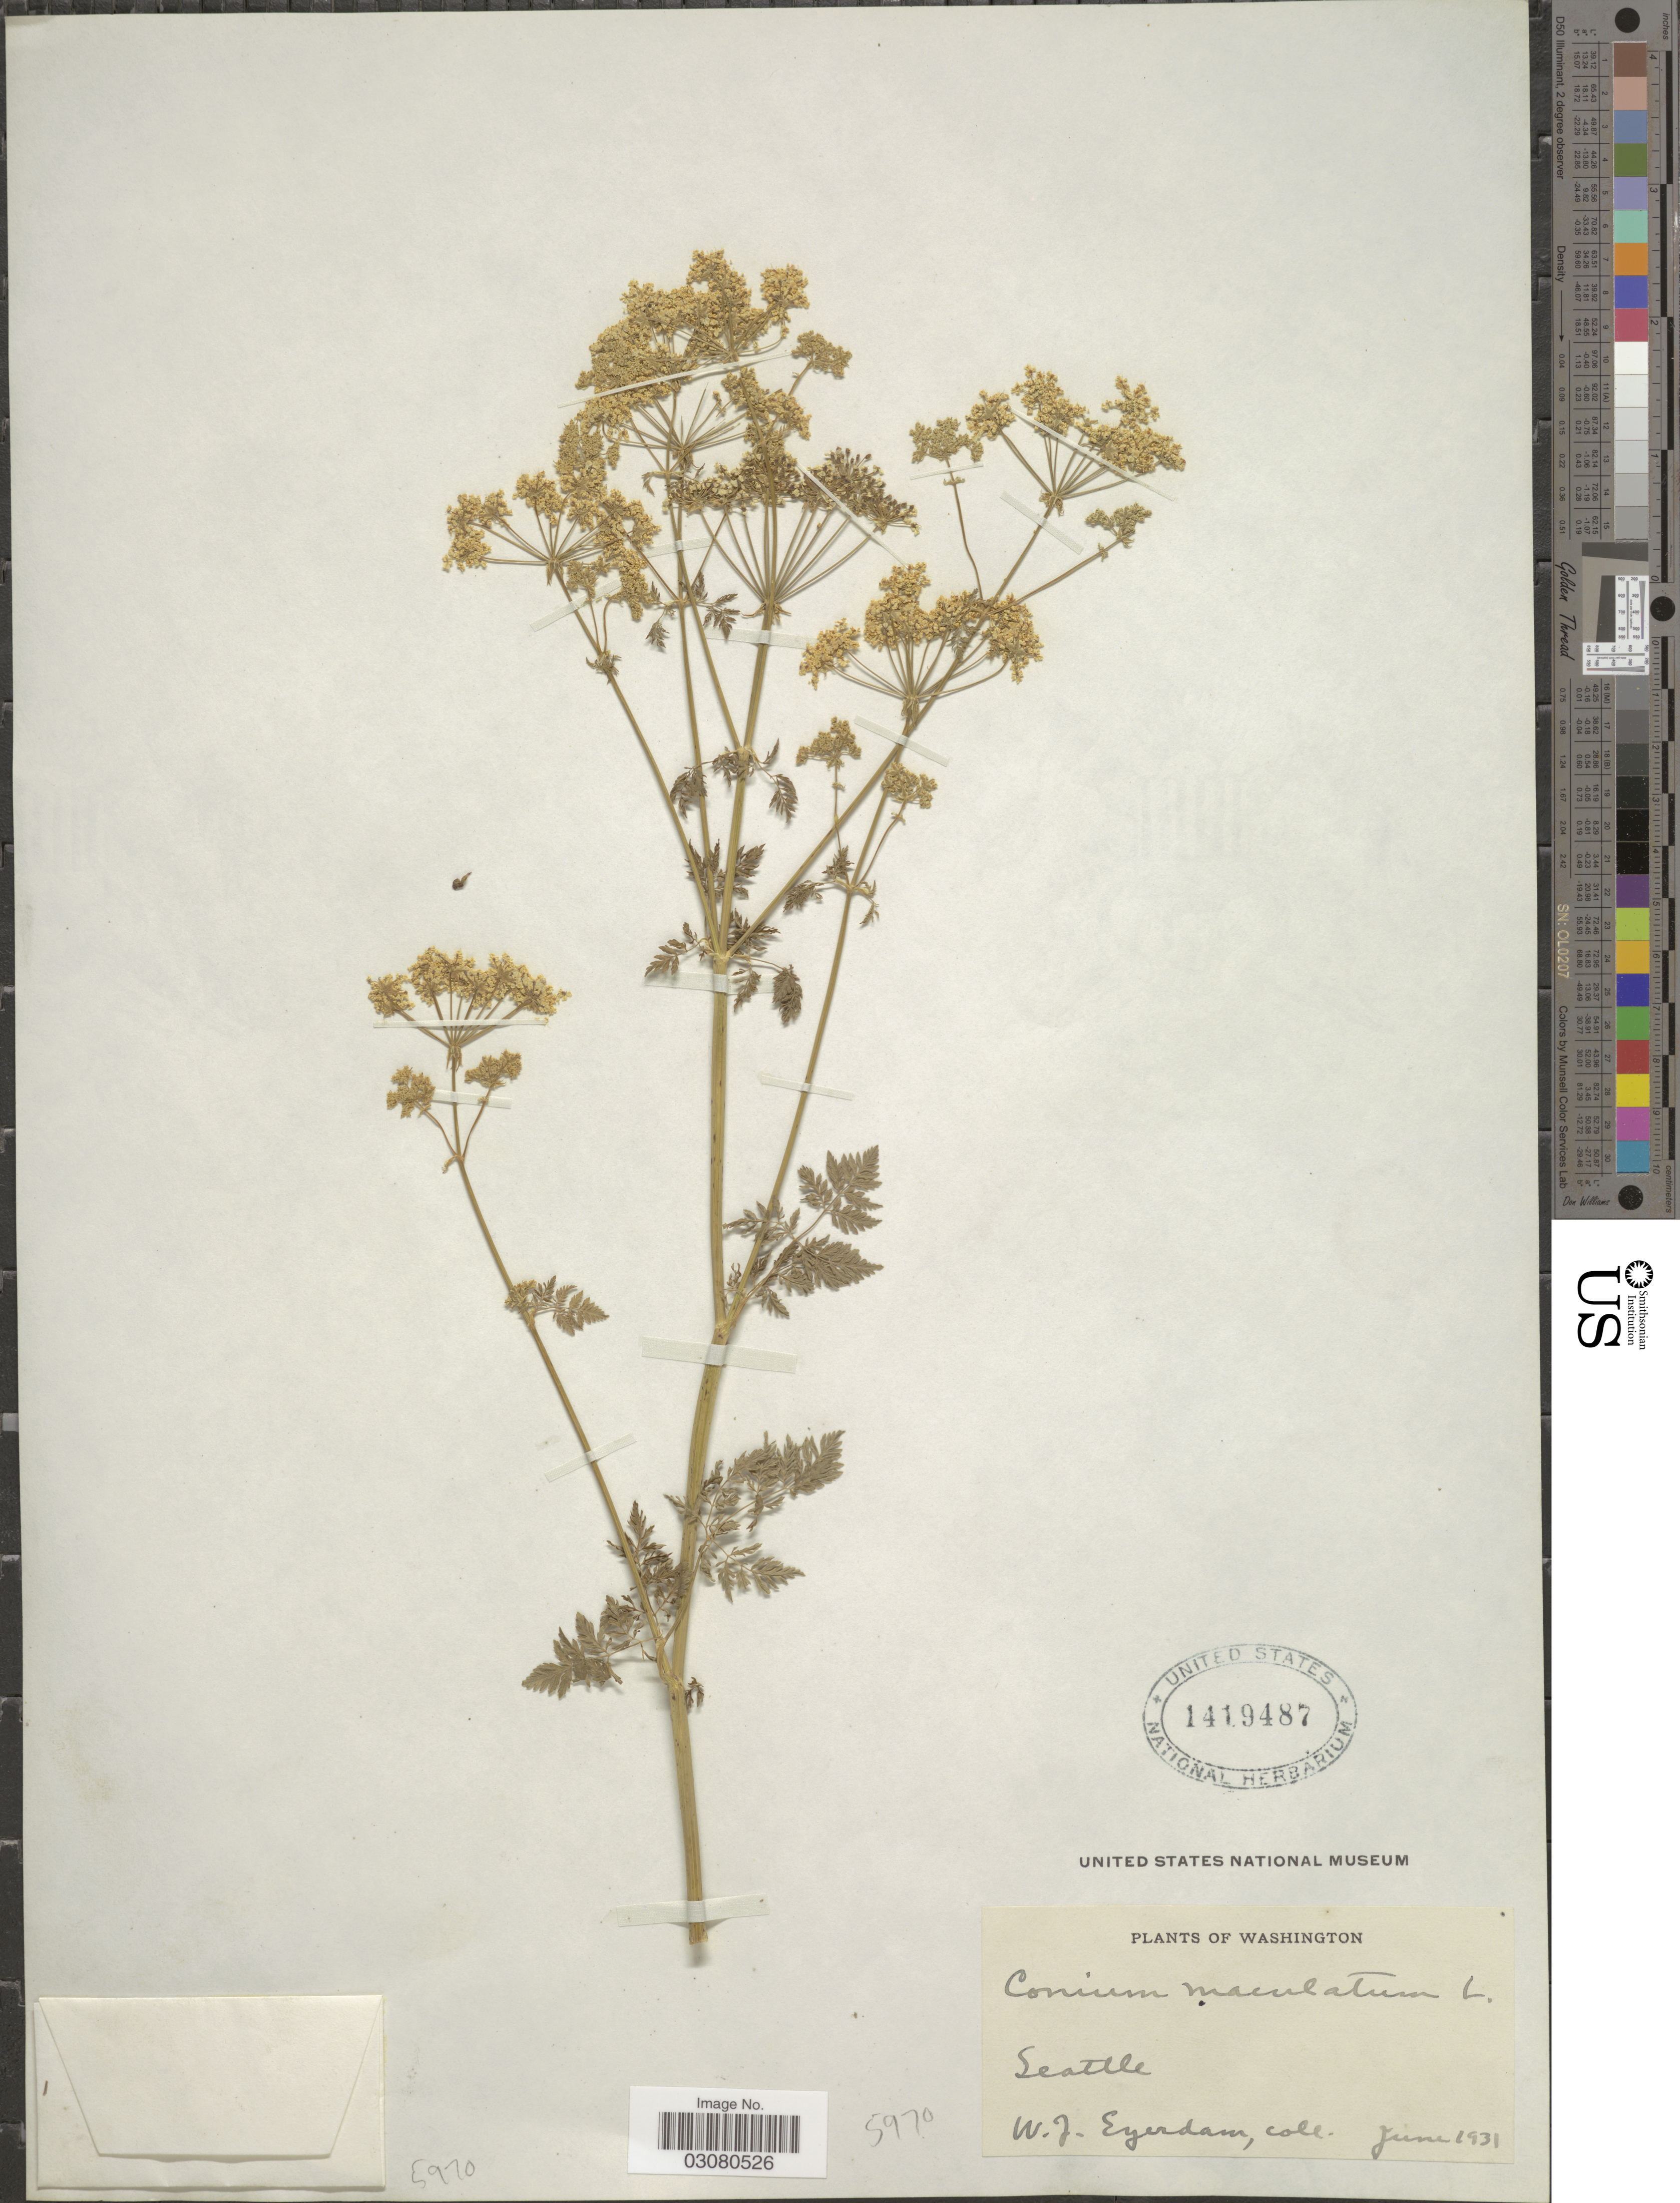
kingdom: Plantae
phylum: Tracheophyta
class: Magnoliopsida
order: Apiales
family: Apiaceae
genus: Conium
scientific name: Conium maculatum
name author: L.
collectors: W. J. Eyerdam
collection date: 1931-06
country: United States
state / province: Washington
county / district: King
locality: Seattle.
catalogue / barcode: US 1419487